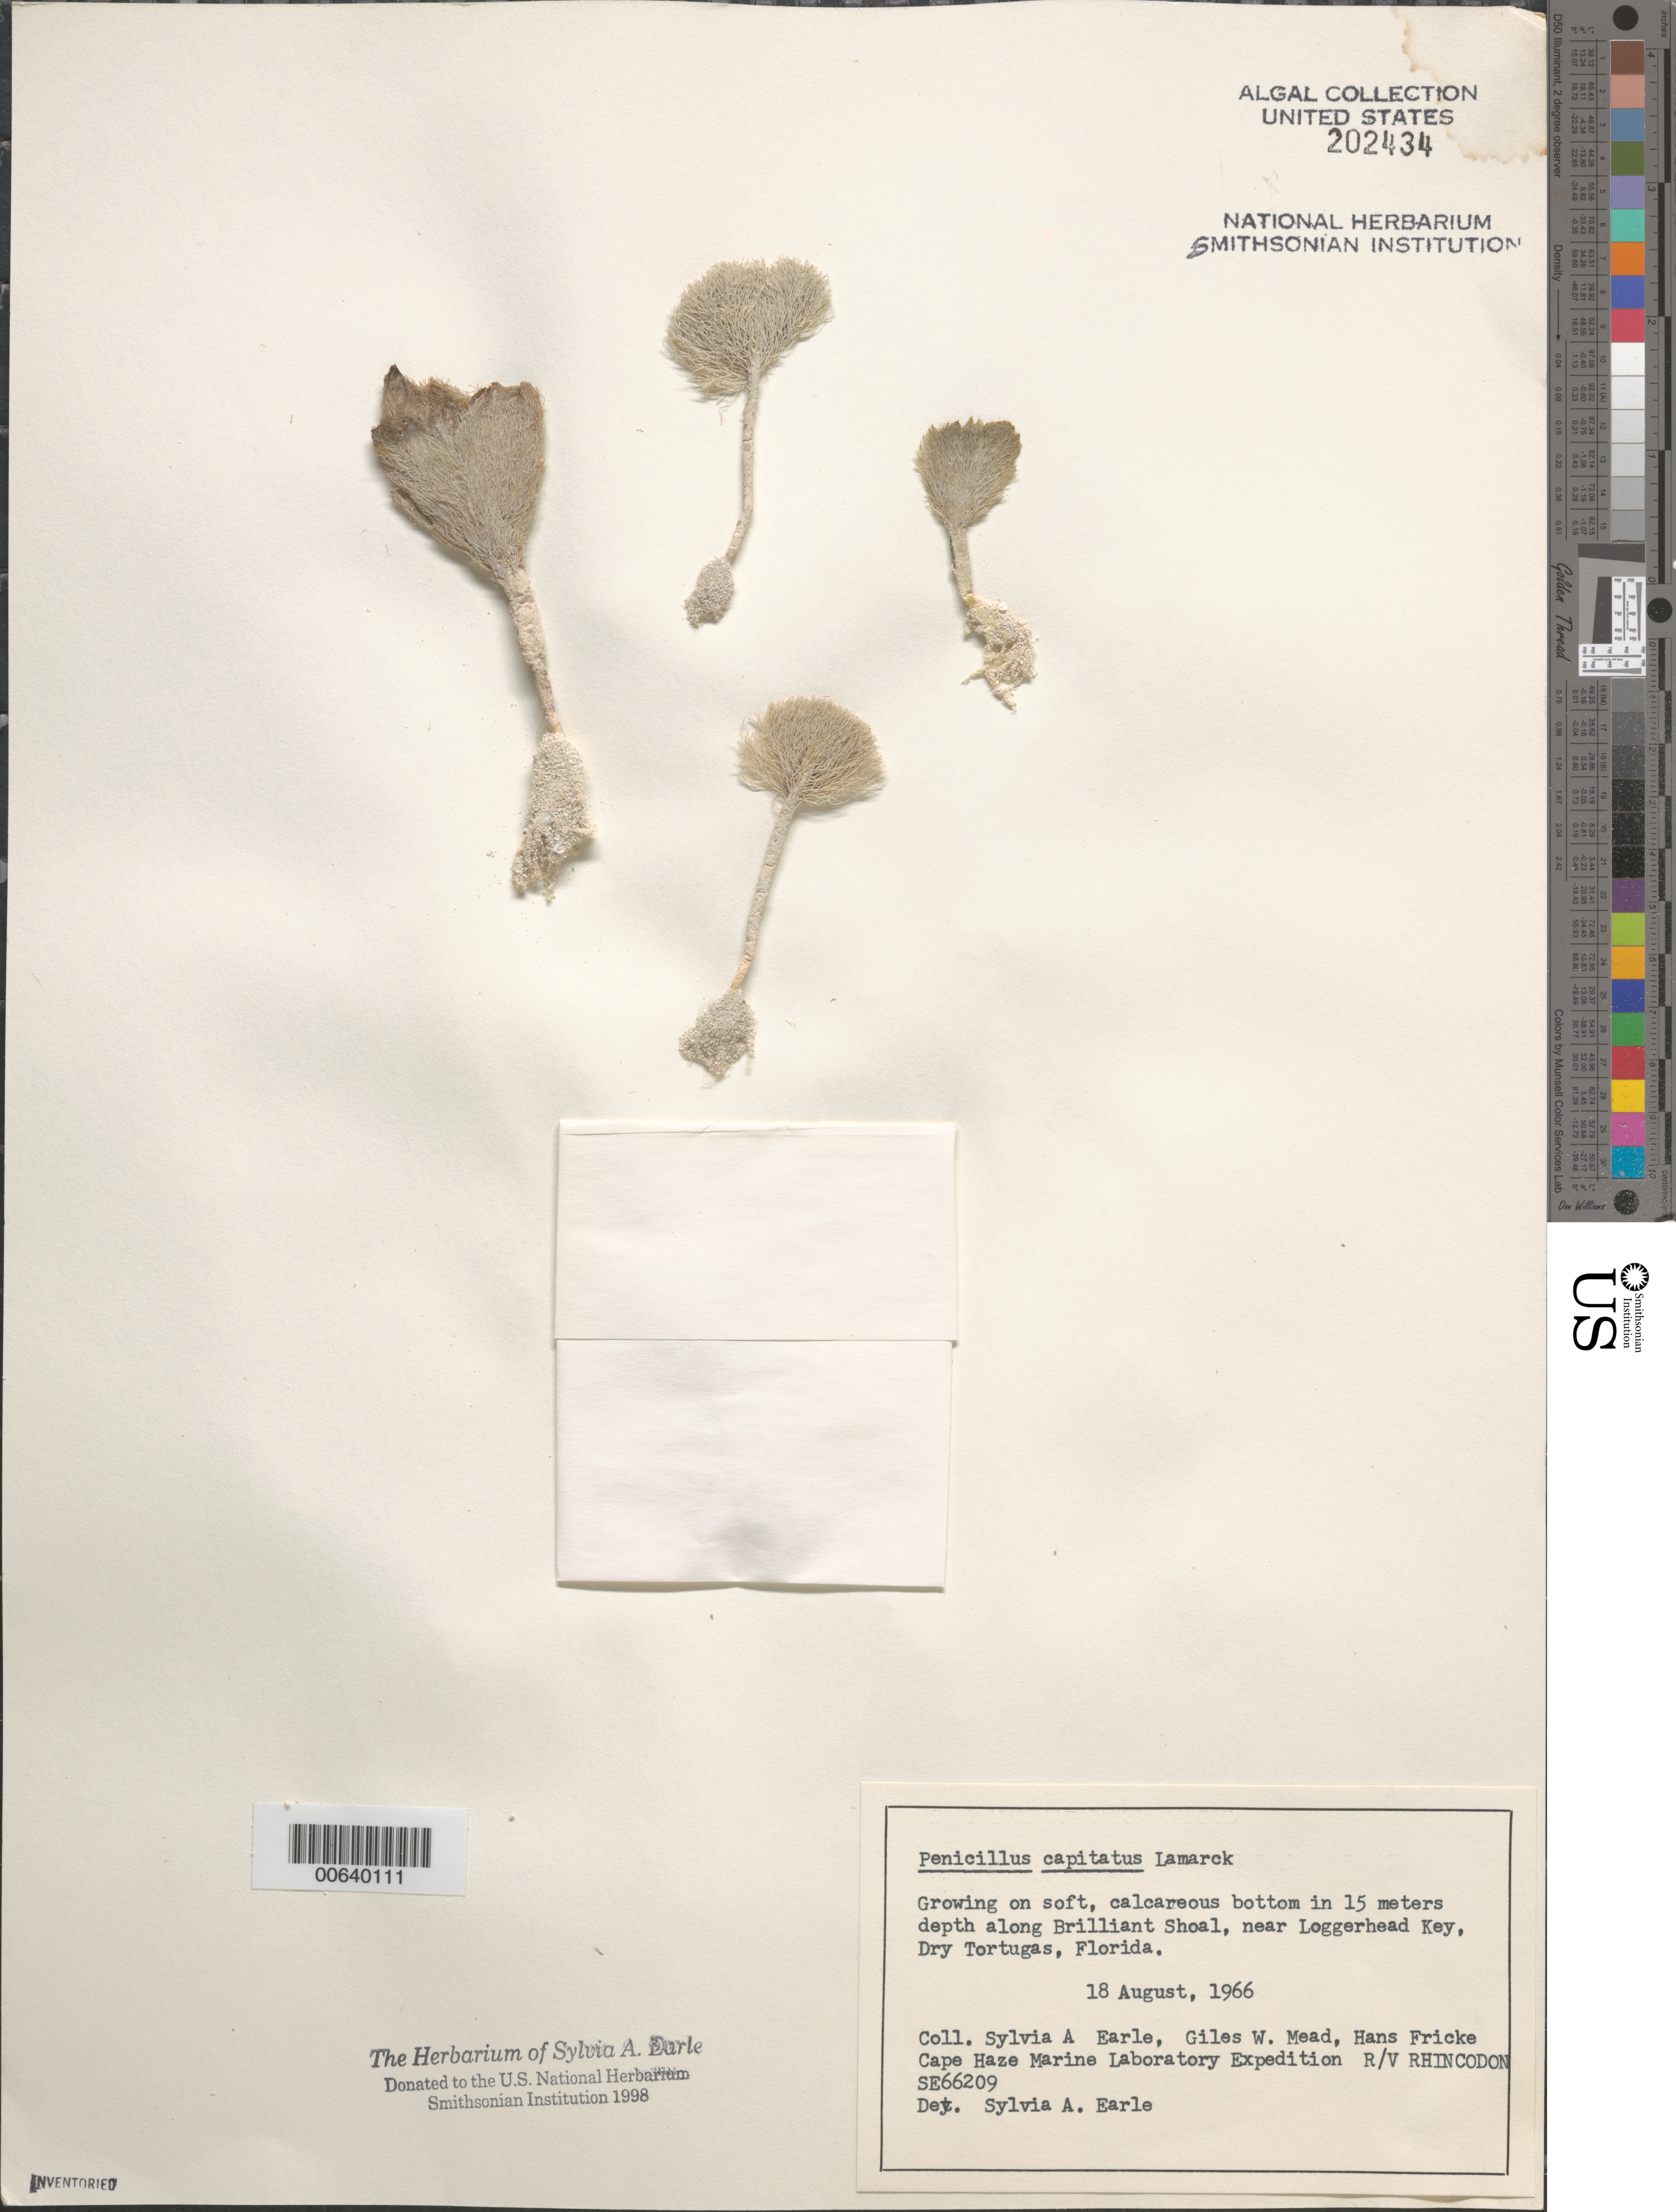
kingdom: Plantae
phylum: Chlorophyta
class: Ulvophyceae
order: Bryopsidales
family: Udoteaceae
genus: Penicillus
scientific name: Penicillus capitatus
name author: Lam.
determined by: Earle, S. A.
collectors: S. A. Earle, G. W. Mead & H. Fricke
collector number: Se 66209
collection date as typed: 18 Aug 1966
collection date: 1966-08-18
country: United States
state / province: Florida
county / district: Monroe County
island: Dry Tortugas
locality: Briiliant Shoal, near Loggerhead Key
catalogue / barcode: US 202434